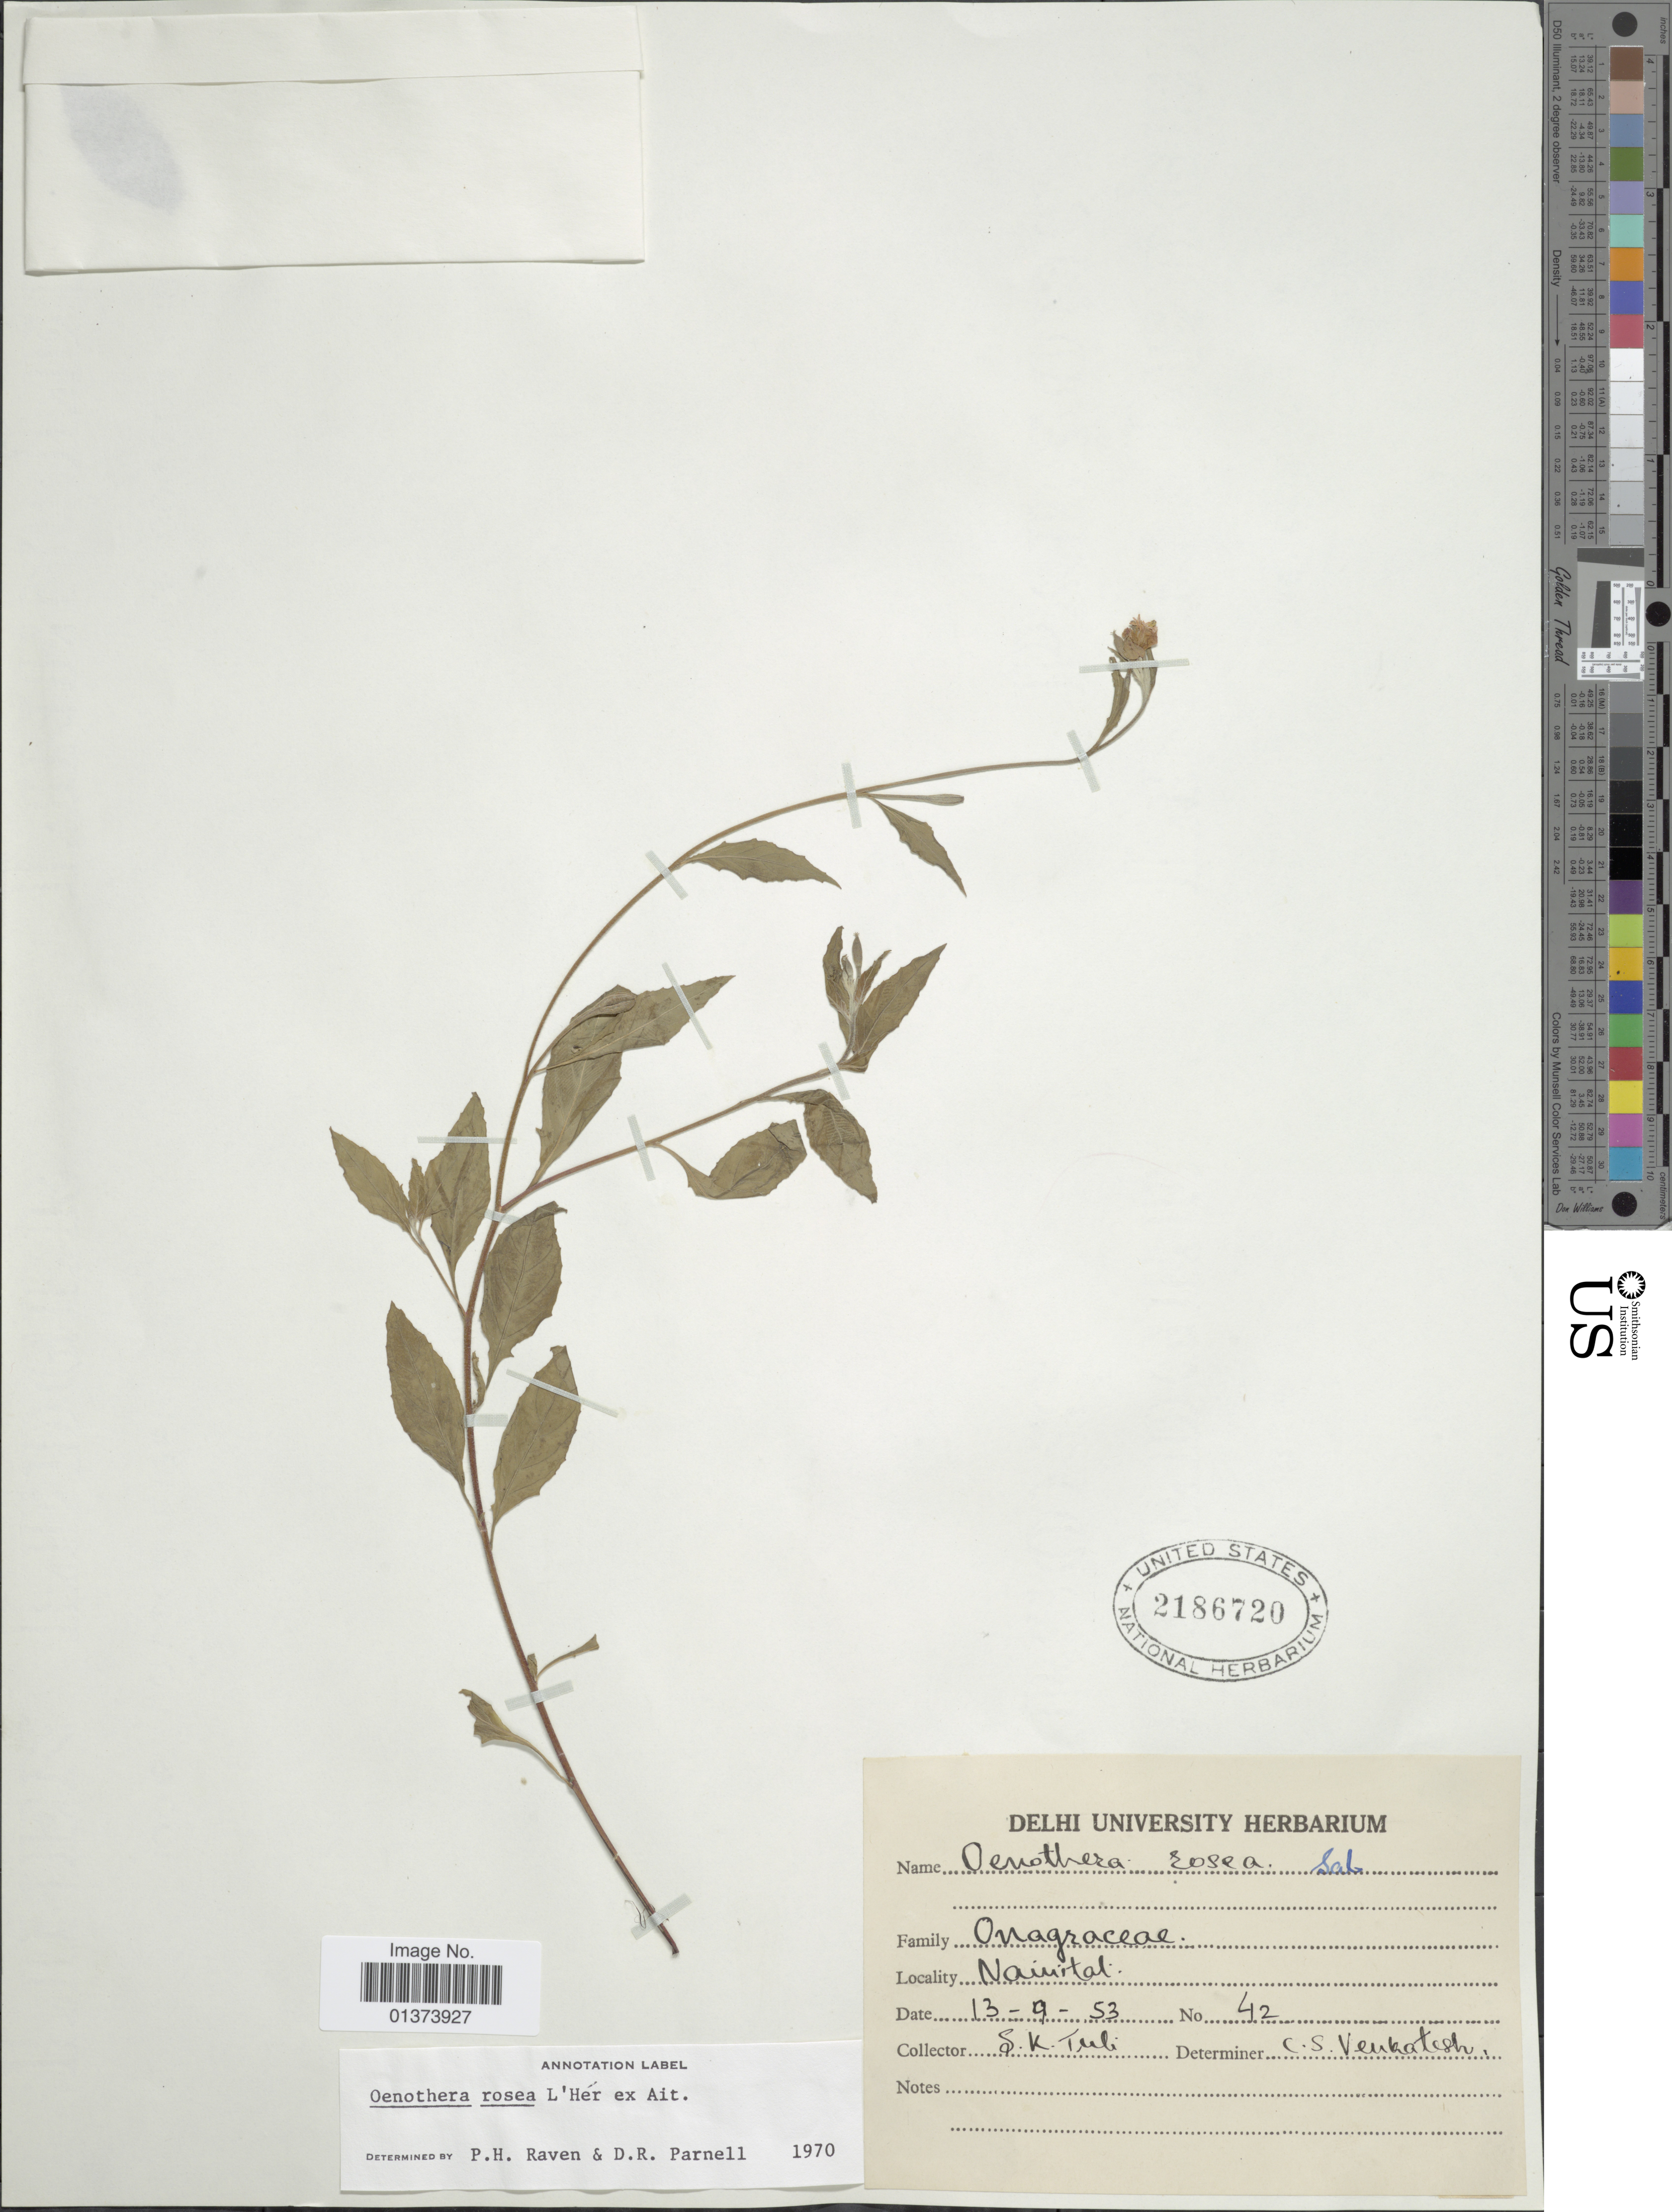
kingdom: Plantae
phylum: Tracheophyta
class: Magnoliopsida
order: Myrtales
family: Onagraceae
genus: Oenothera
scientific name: Oenothera rosea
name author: L'Hér. ex Aiton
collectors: S. Tuli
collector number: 42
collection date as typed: Transcribed d/m/y: 13/9/53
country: India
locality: Nainital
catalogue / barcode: US 2186720